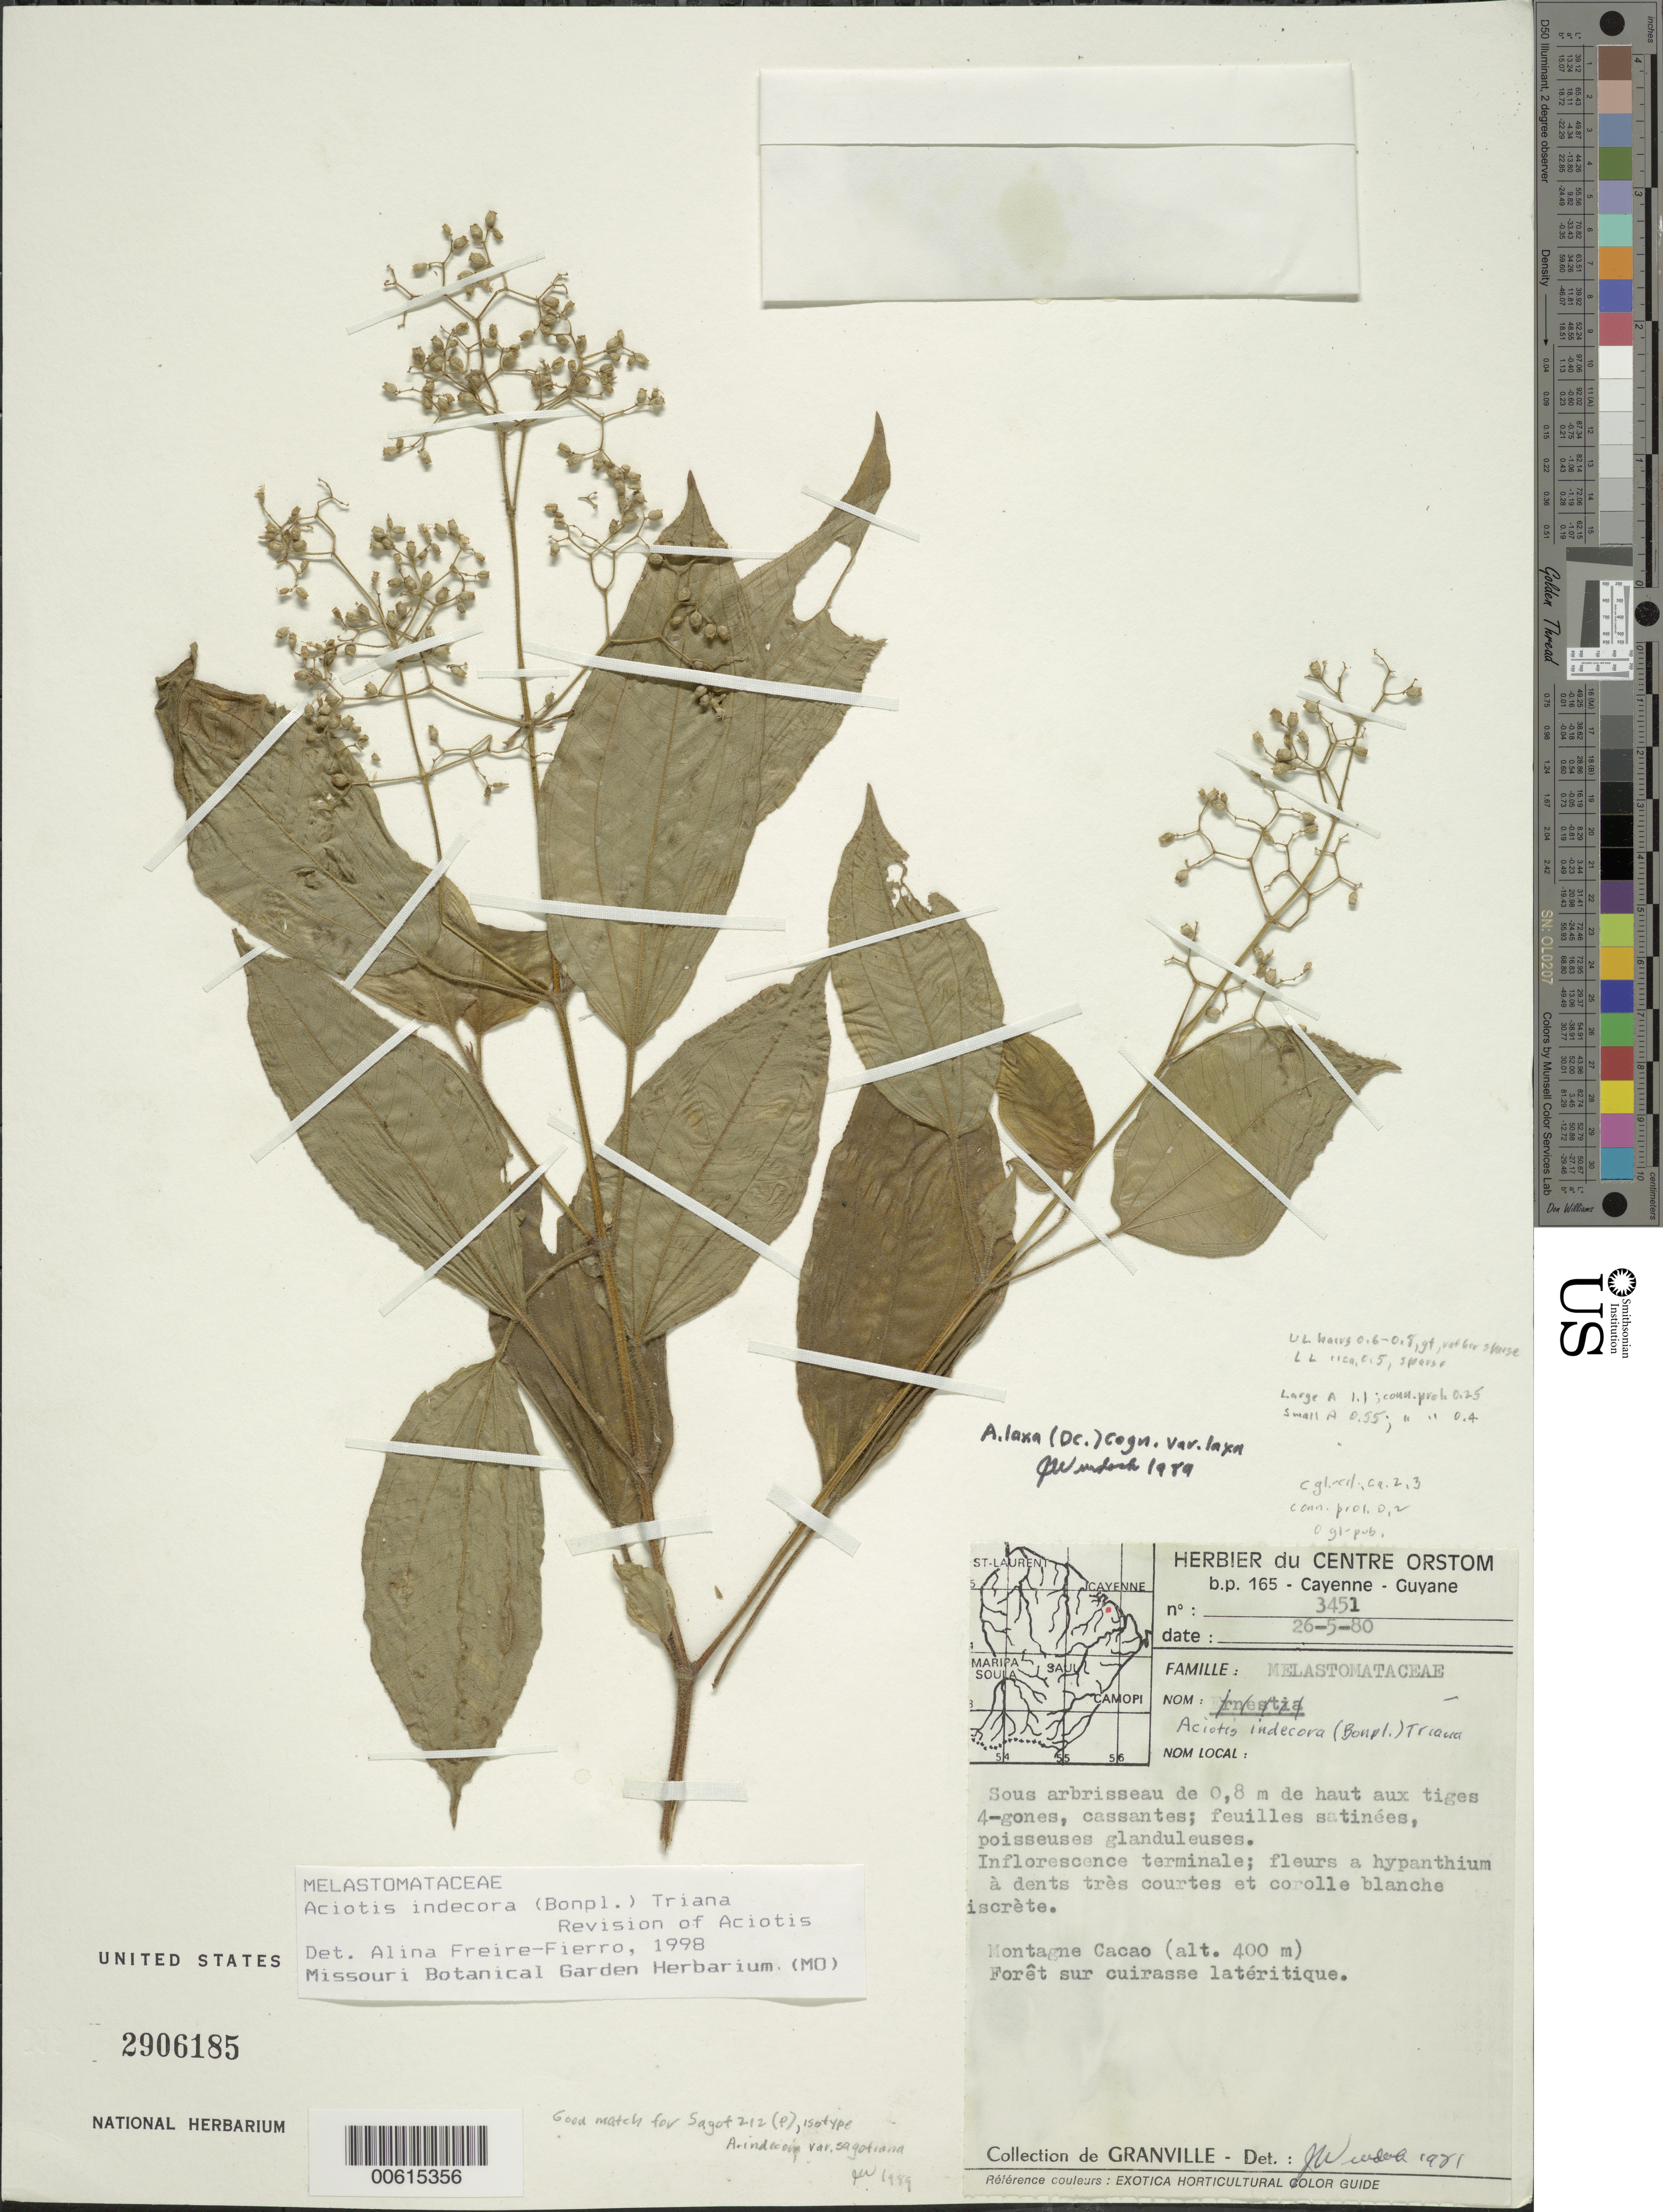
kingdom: Plantae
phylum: Tracheophyta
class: Magnoliopsida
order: Myrtales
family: Melastomataceae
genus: Aciotis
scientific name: Aciotis indecora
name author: (Bonpl.) Triana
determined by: Freire-Fierro, A.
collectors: J.-J. de Granville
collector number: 3451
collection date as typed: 26-May-80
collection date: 1980-05-26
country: French Guiana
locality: Montagne Cacao, Bassin de la Comté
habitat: Foret sur cuirasse lateritique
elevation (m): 400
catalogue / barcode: US 2906185